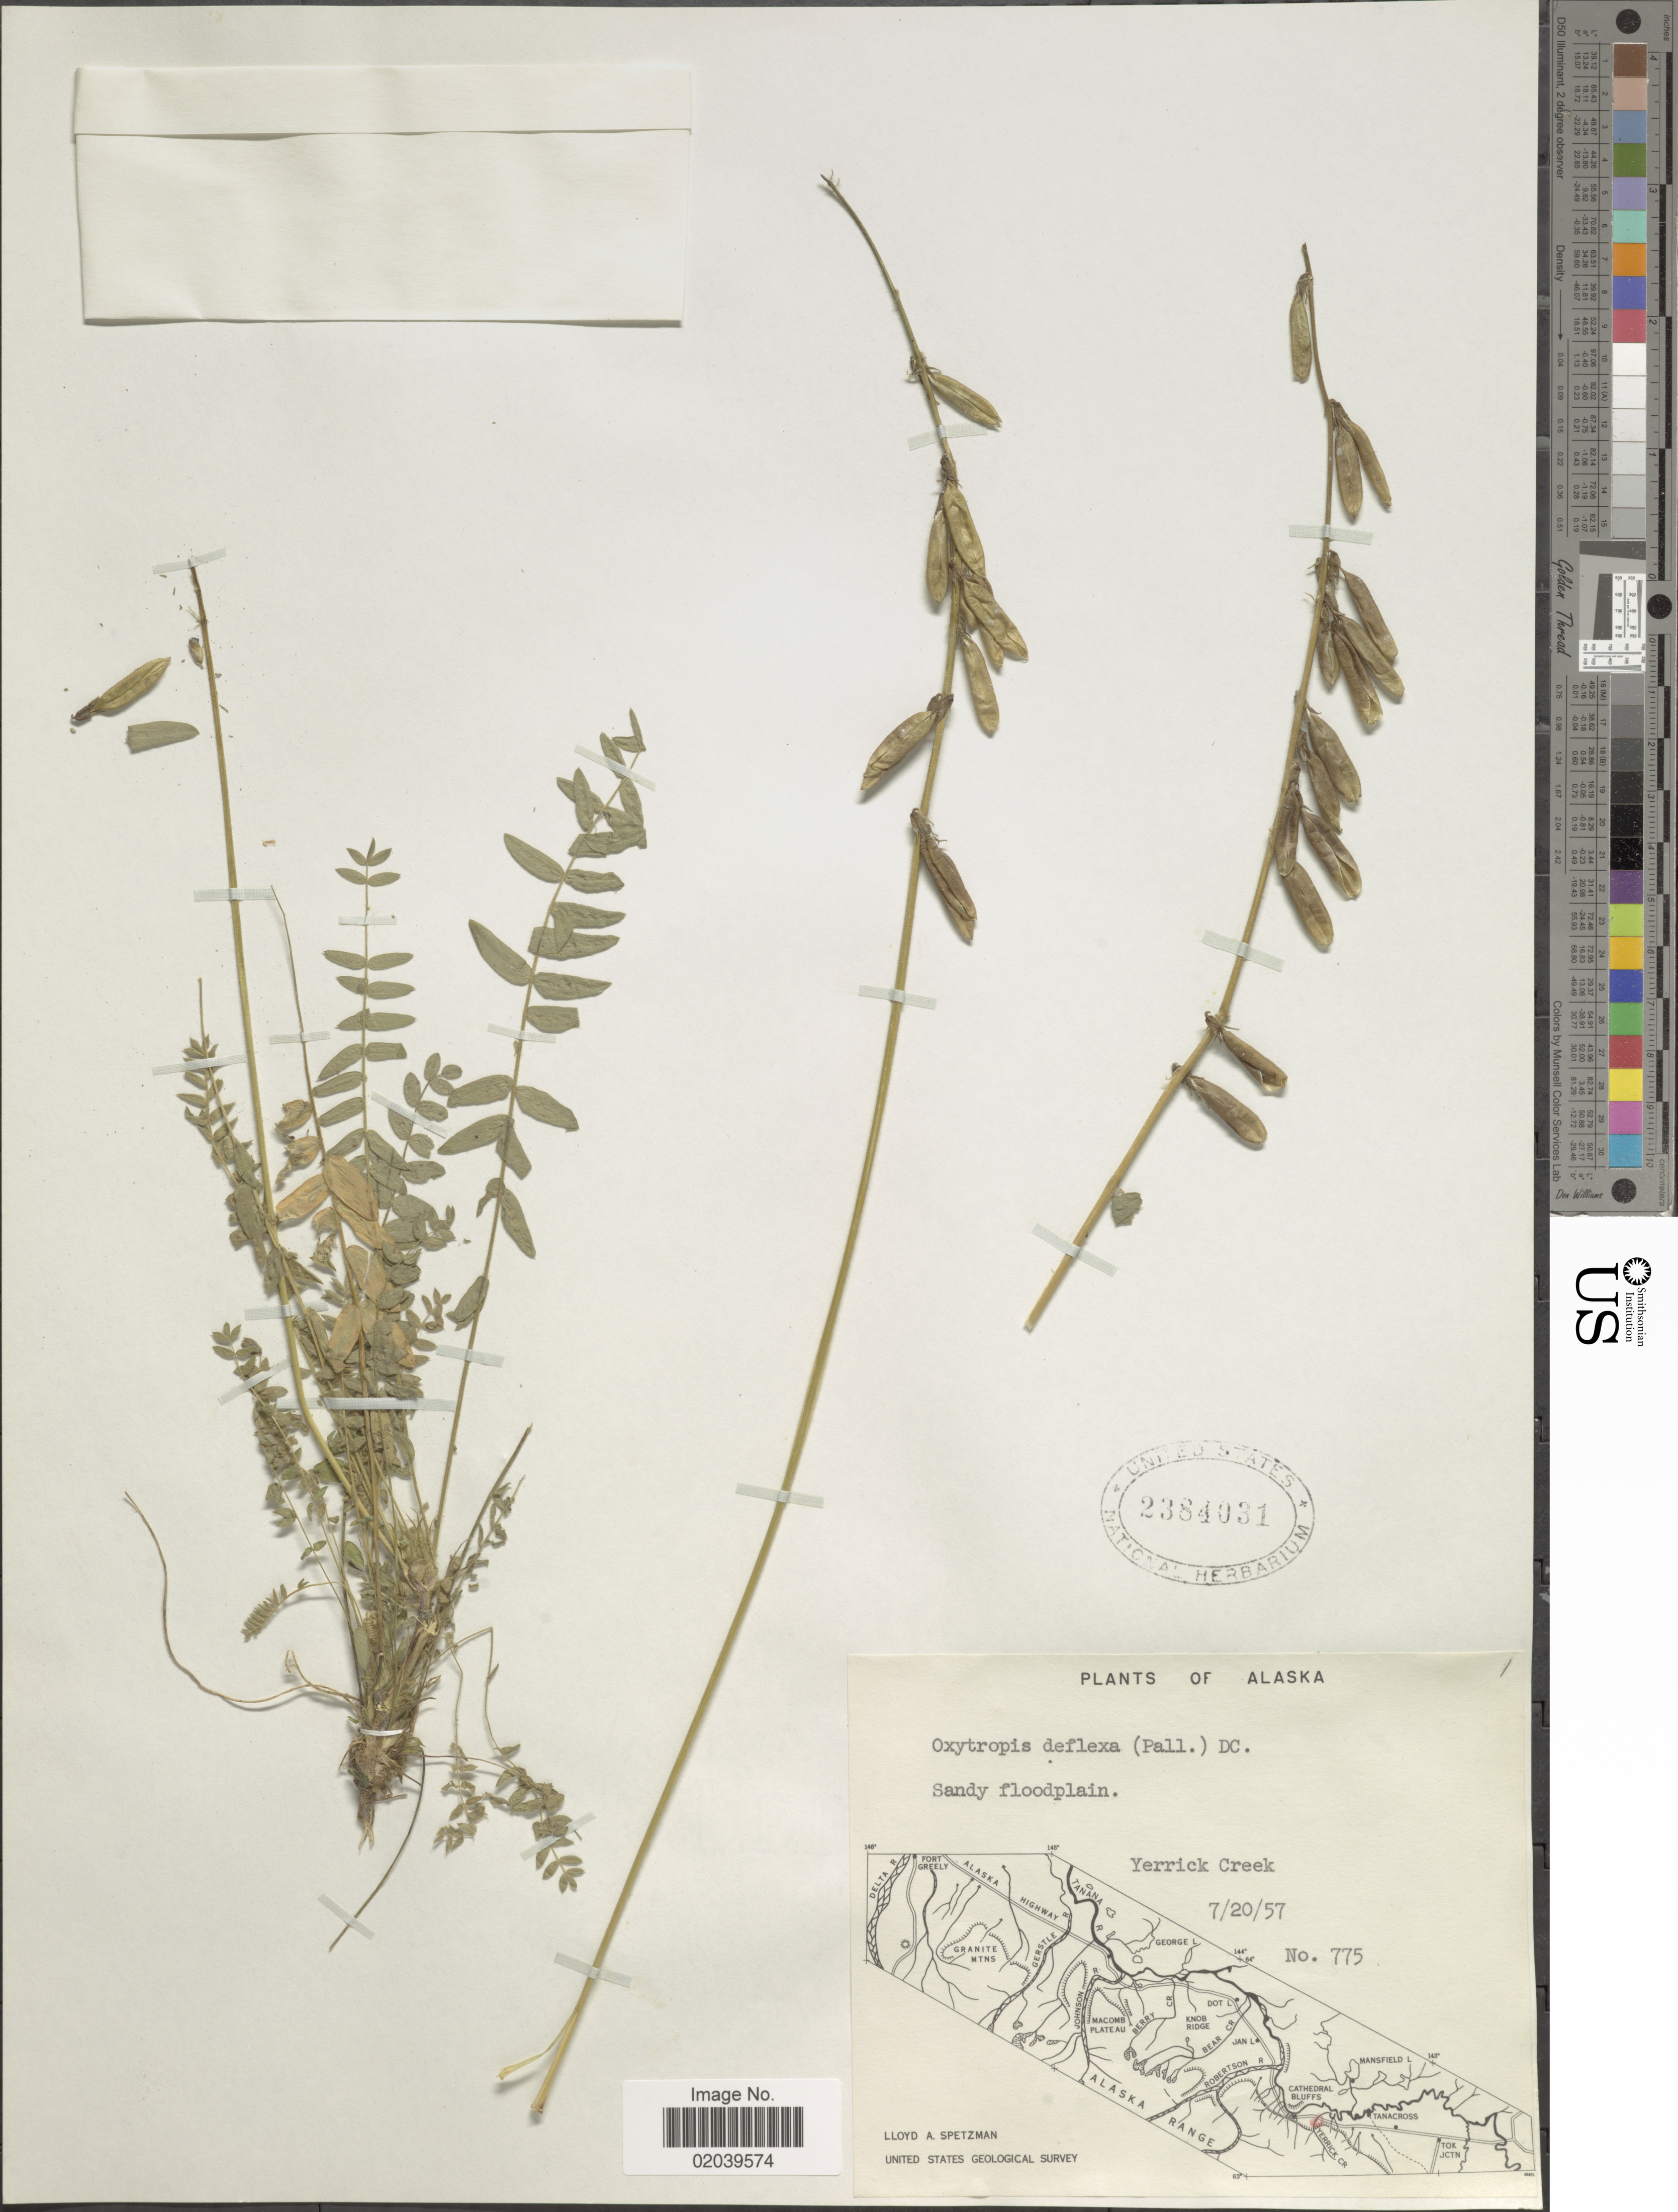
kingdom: Plantae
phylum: Tracheophyta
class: Magnoliopsida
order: Fabales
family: Fabaceae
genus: Oxytropis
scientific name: Oxytropis deflexa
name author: (Pall.) DC.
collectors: L. Spetzman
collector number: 775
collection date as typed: Transcribed d/m/y: 20/7/57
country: United States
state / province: Alaska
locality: Yerrick Creek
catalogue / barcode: US 2384031